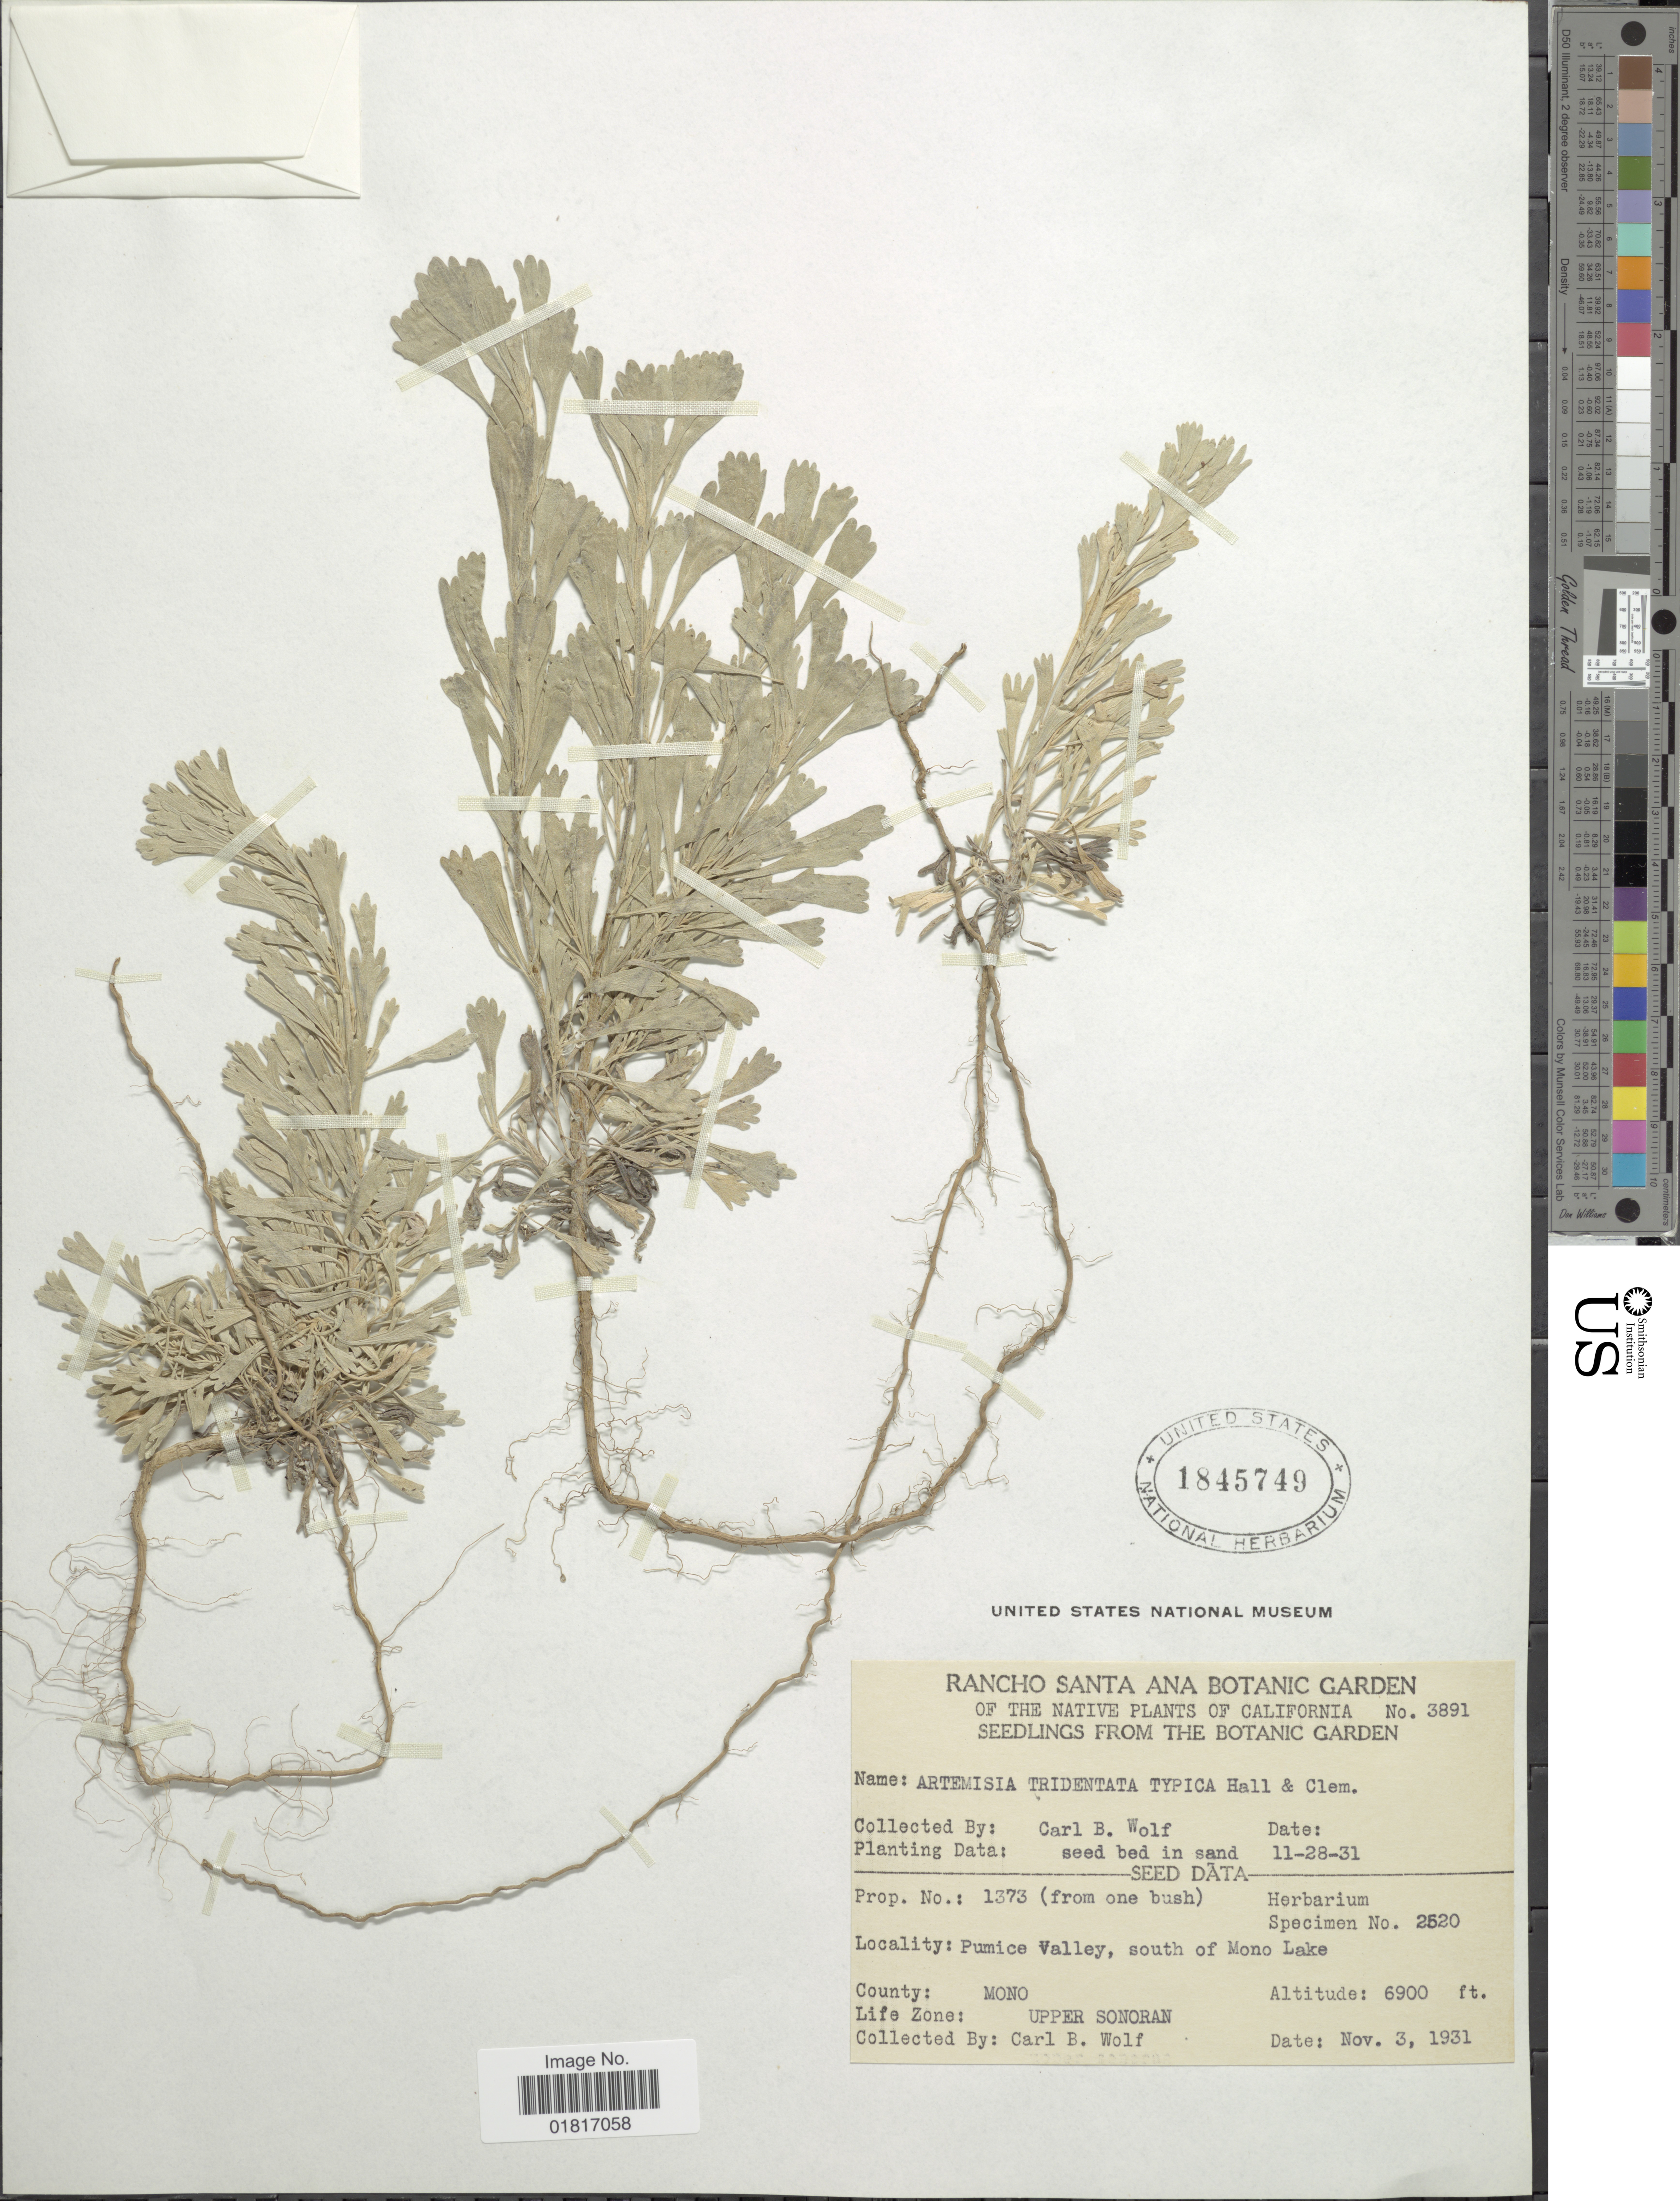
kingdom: Plantae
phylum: Tracheophyta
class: Magnoliopsida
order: Asterales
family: Asteraceae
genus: Artemisia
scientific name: Artemisia tridentata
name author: Nutt.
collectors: C. B. Wolf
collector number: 2520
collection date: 1931-11-03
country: United States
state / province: California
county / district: Mono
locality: Pumice Valley, south of Mono Lake, County: Mono, Life Zone: Upper Sonoran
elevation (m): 2103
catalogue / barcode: US 1845749